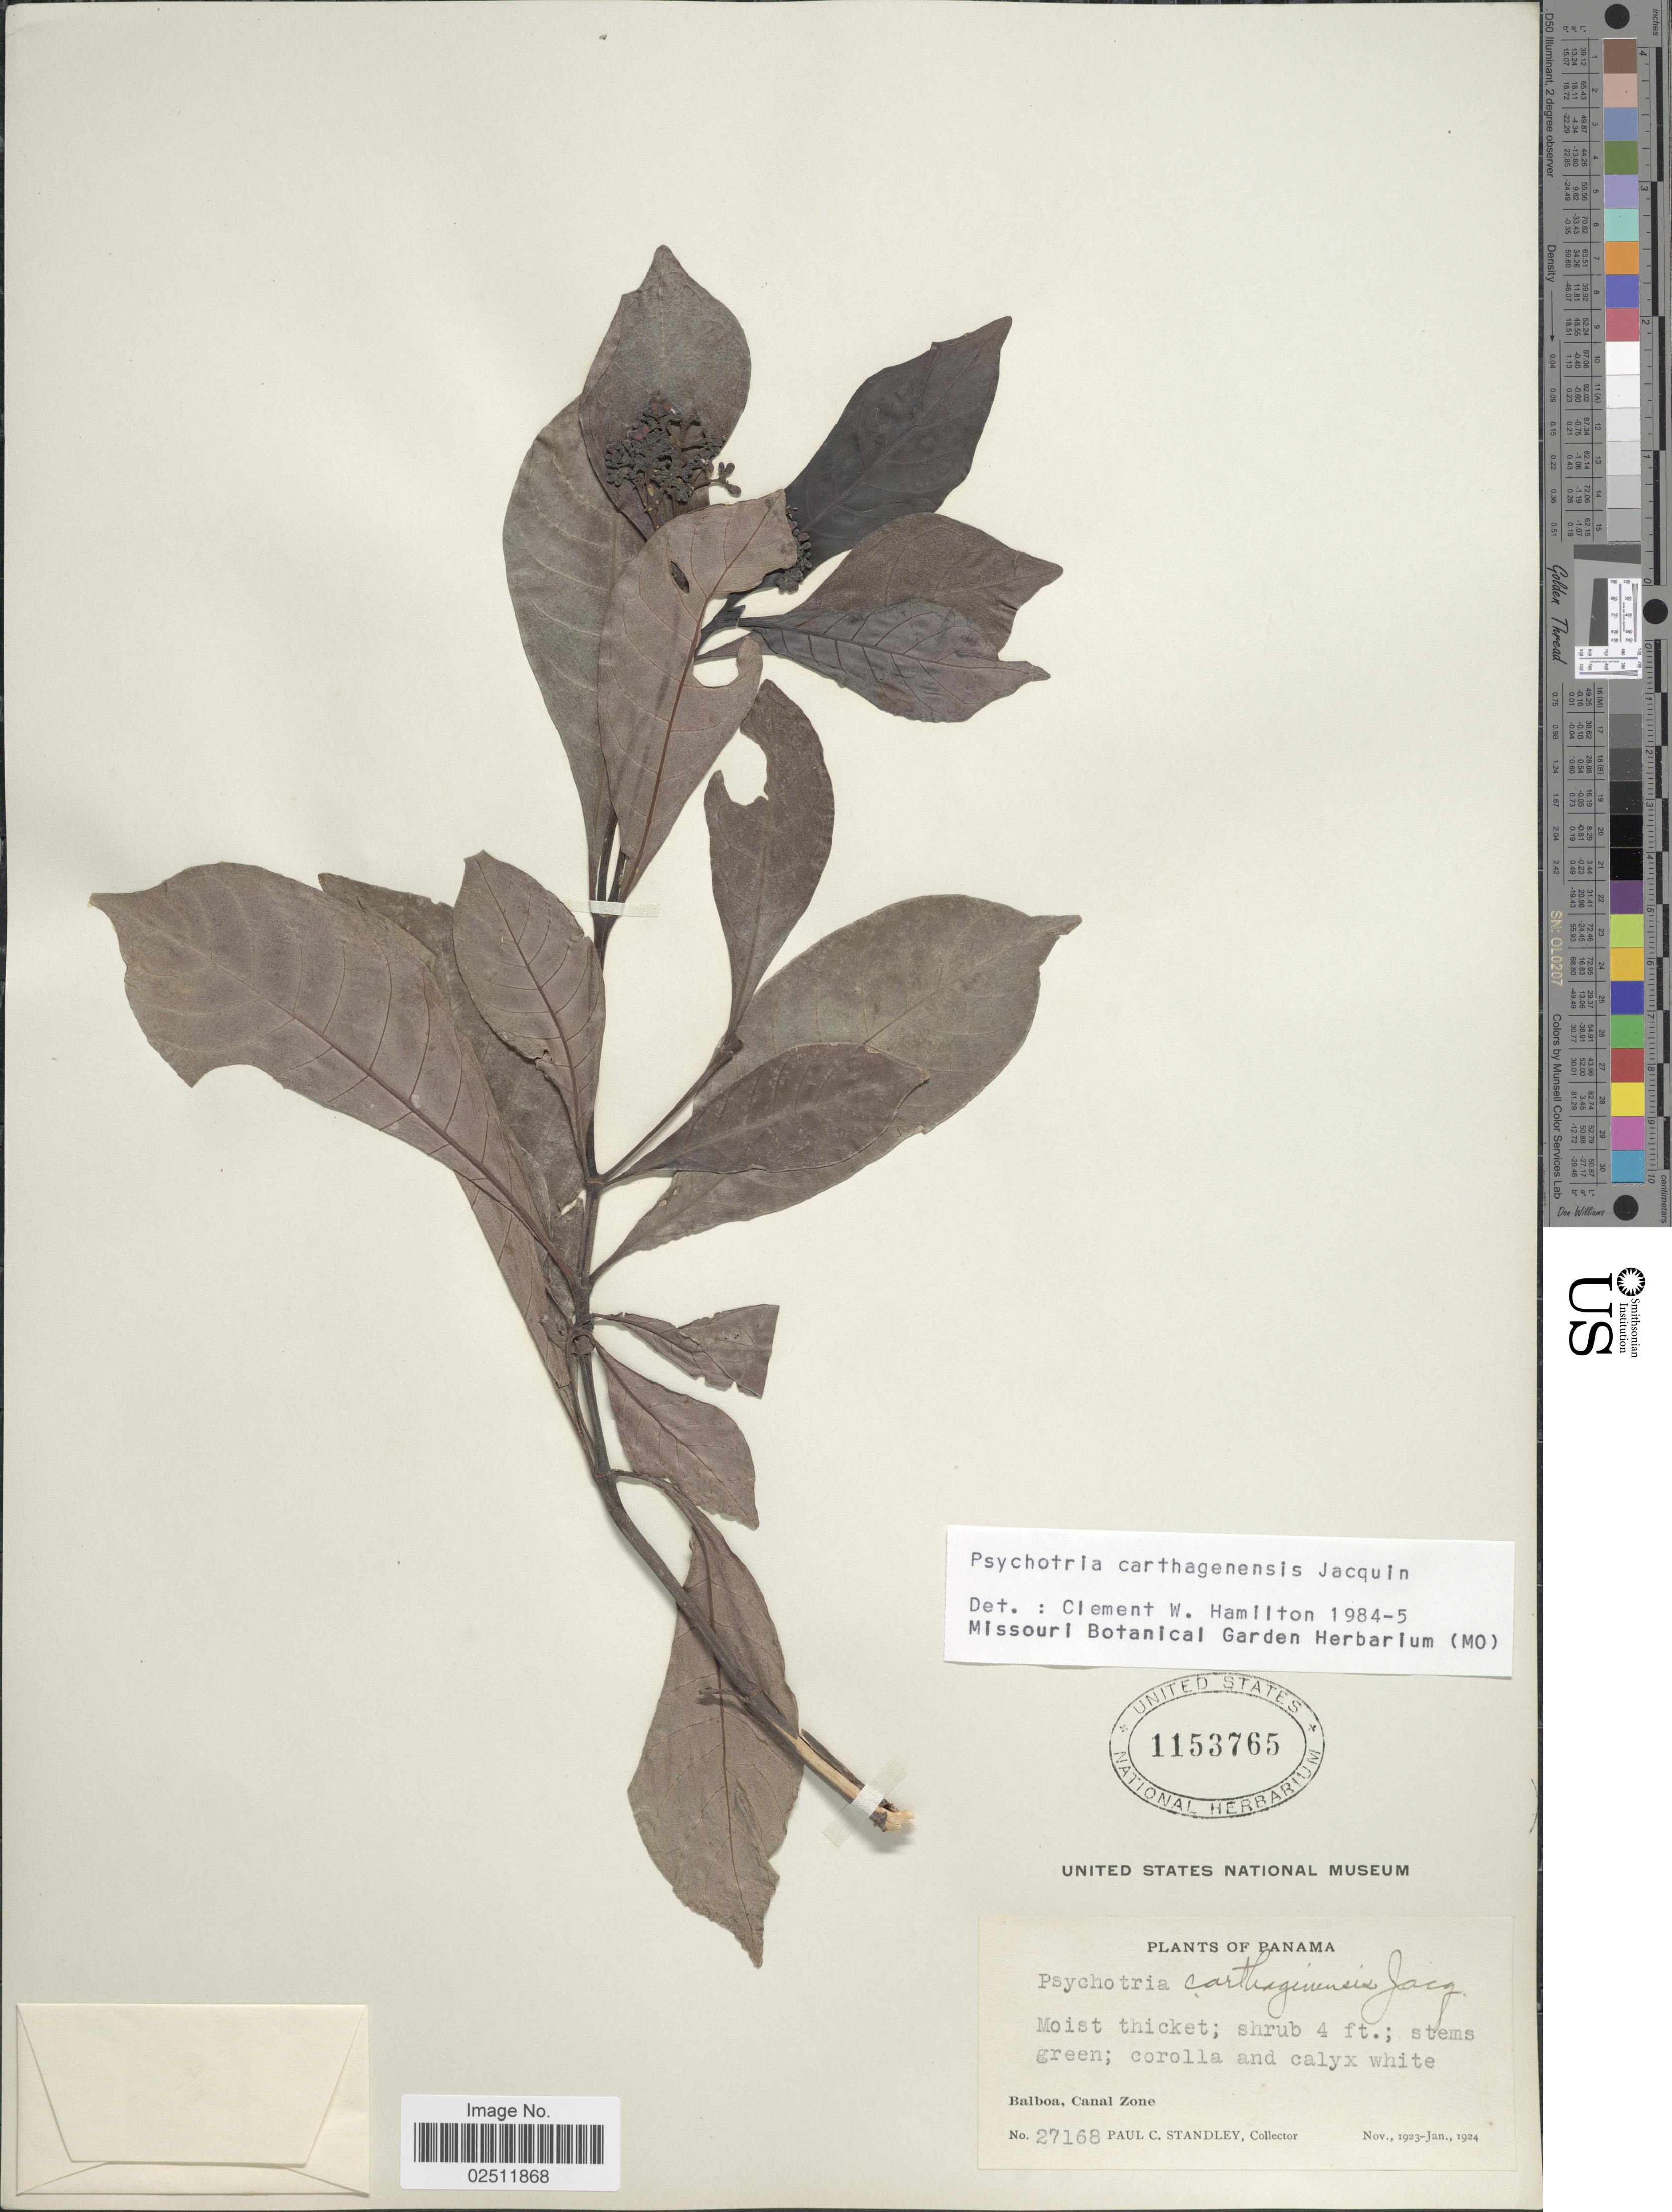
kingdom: Plantae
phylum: Tracheophyta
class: Magnoliopsida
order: Gentianales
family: Rubiaceae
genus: Psychotria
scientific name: Psychotria carthagenensis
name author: Jacq.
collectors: P. C. Standley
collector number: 27168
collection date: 1923-11/1924-01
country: Panama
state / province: Colón / Panamá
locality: Balboa, Canal Zone.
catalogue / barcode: US 1153765